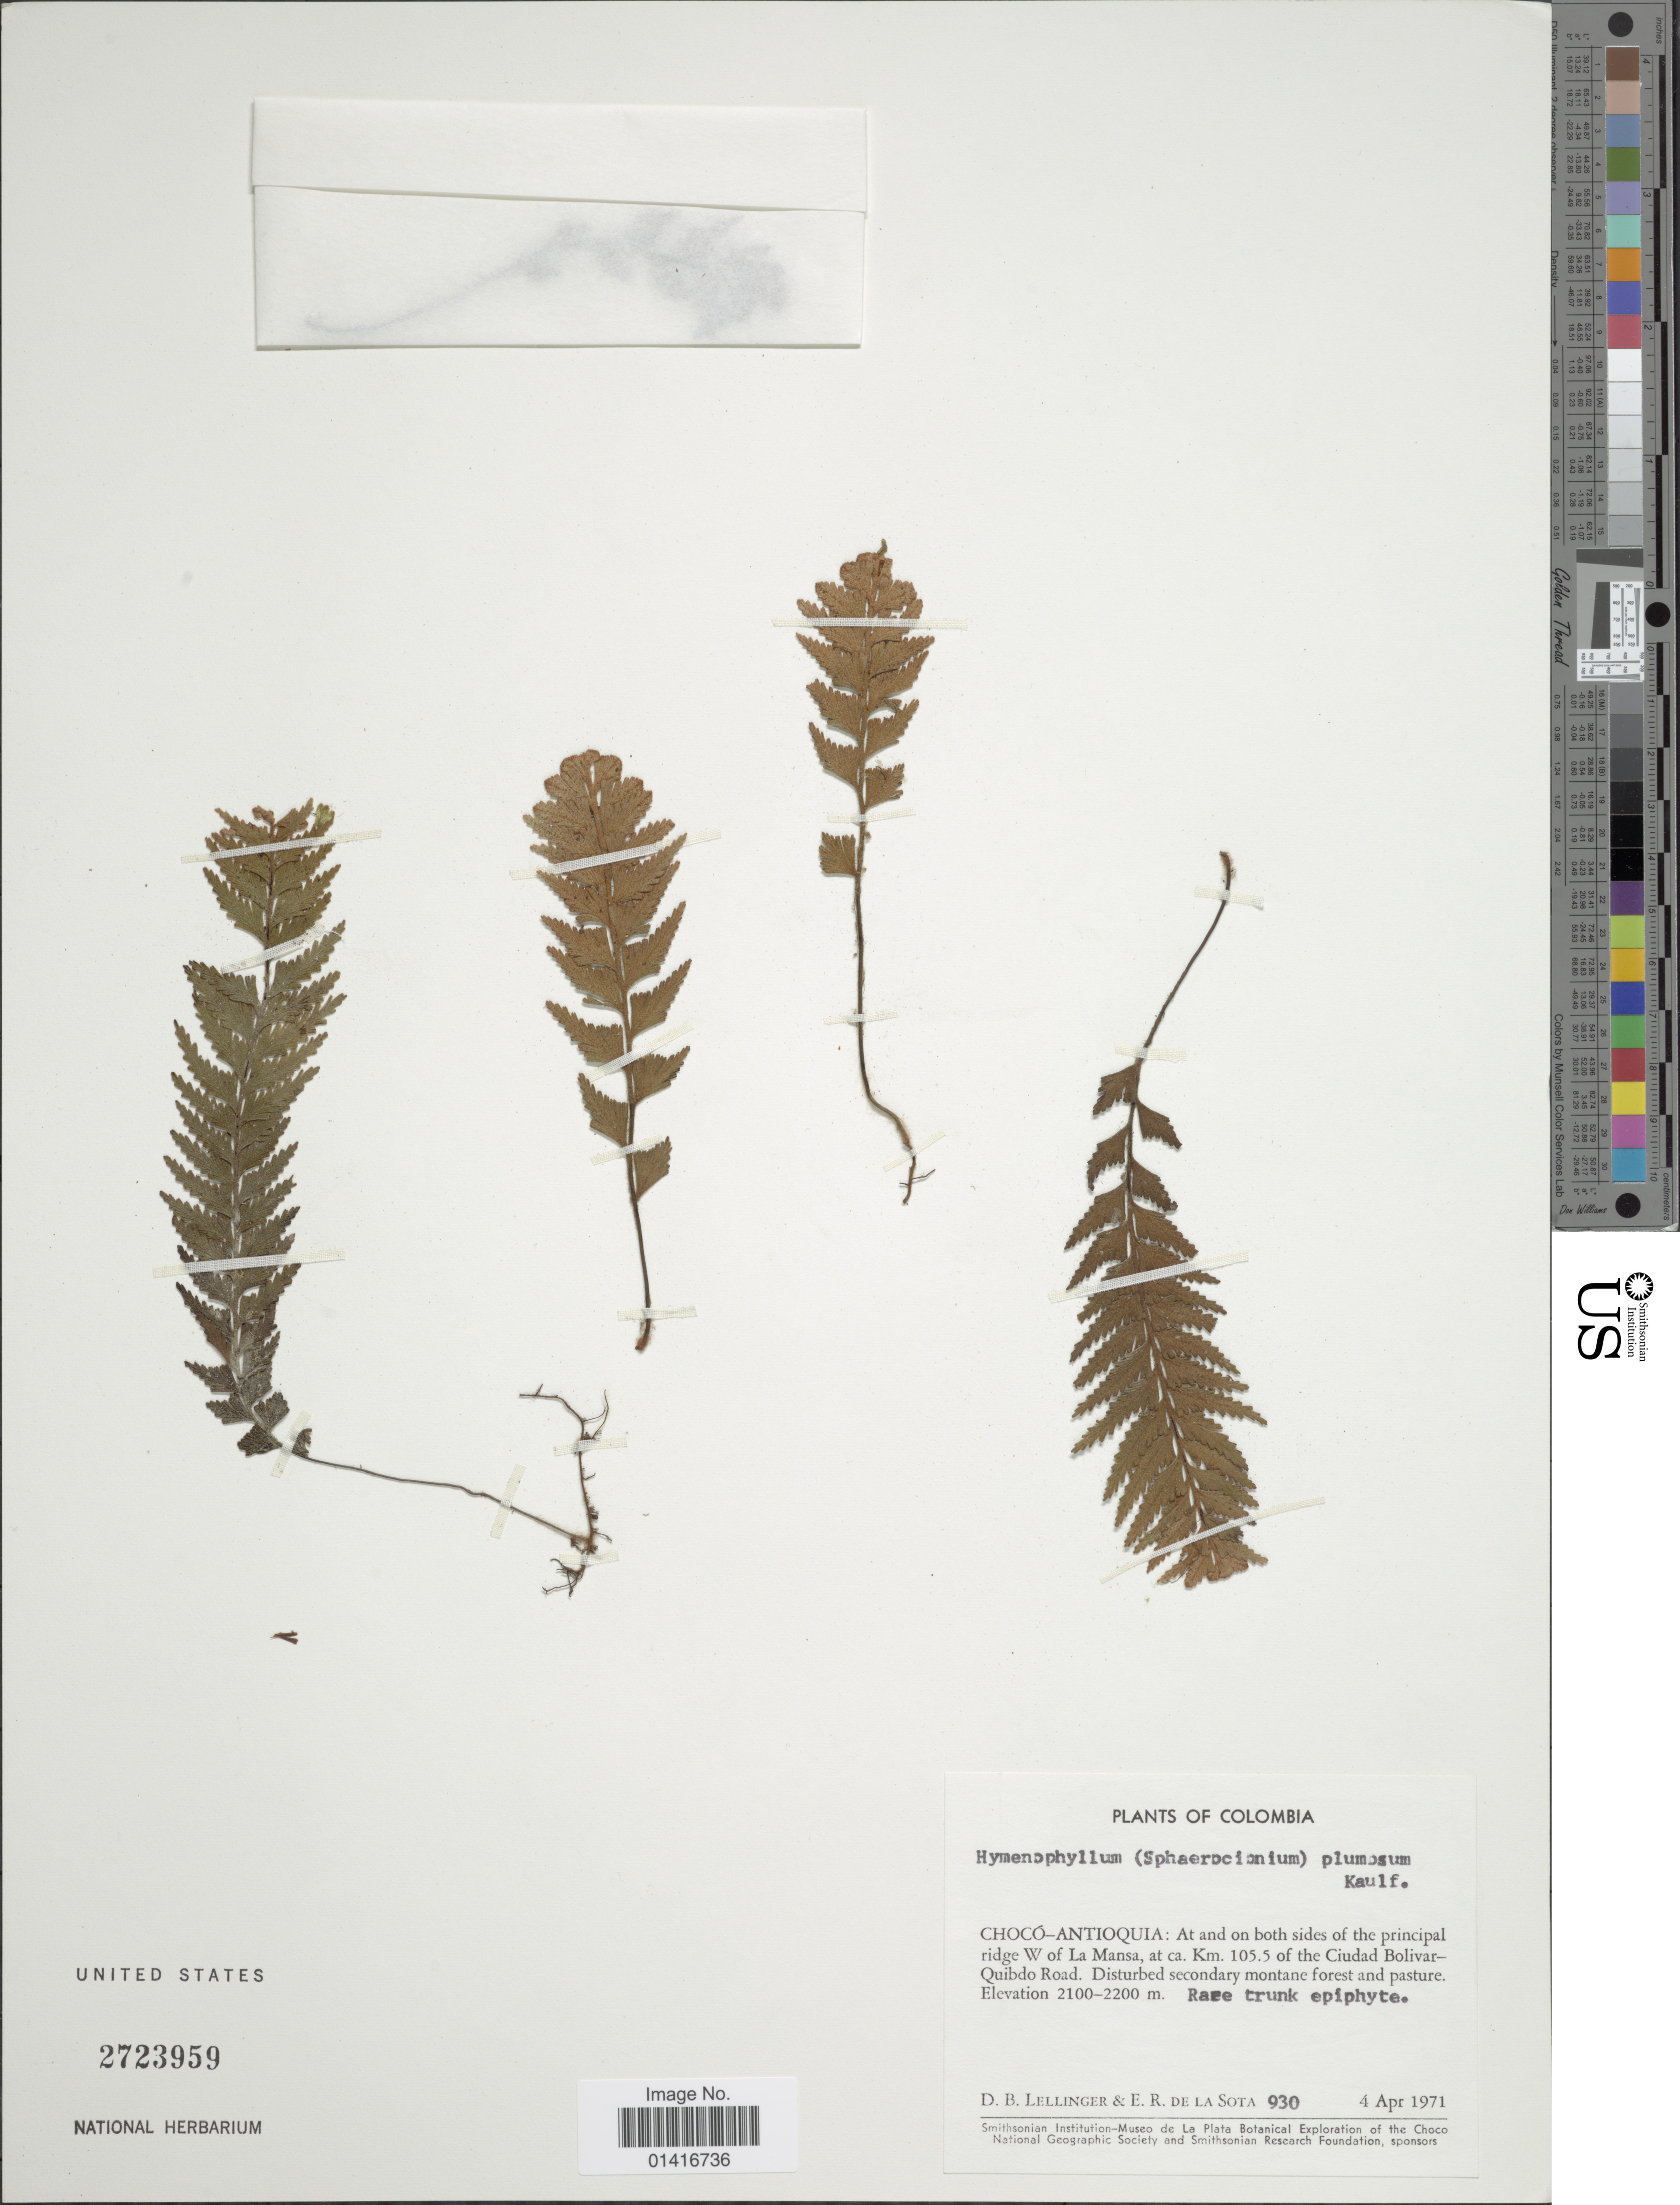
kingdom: Plantae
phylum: Tracheophyta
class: Polypodiopsida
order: Hymenophyllales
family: Hymenophyllaceae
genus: Hymenophyllum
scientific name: Hymenophyllum plumosum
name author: Kaulf.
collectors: D. B. Lellinger & E. R. de la Sota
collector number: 930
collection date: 1971-04-04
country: Colombia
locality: Chocó-Antioquia; At and on both sides of the principal ridge W of La Mansa, at. ca. Km. 105.5 of the Ciudad Bolivar-Quibdo Road, Disturbed secondary montane forest and pasture.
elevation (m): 2100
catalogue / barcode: US 2723959